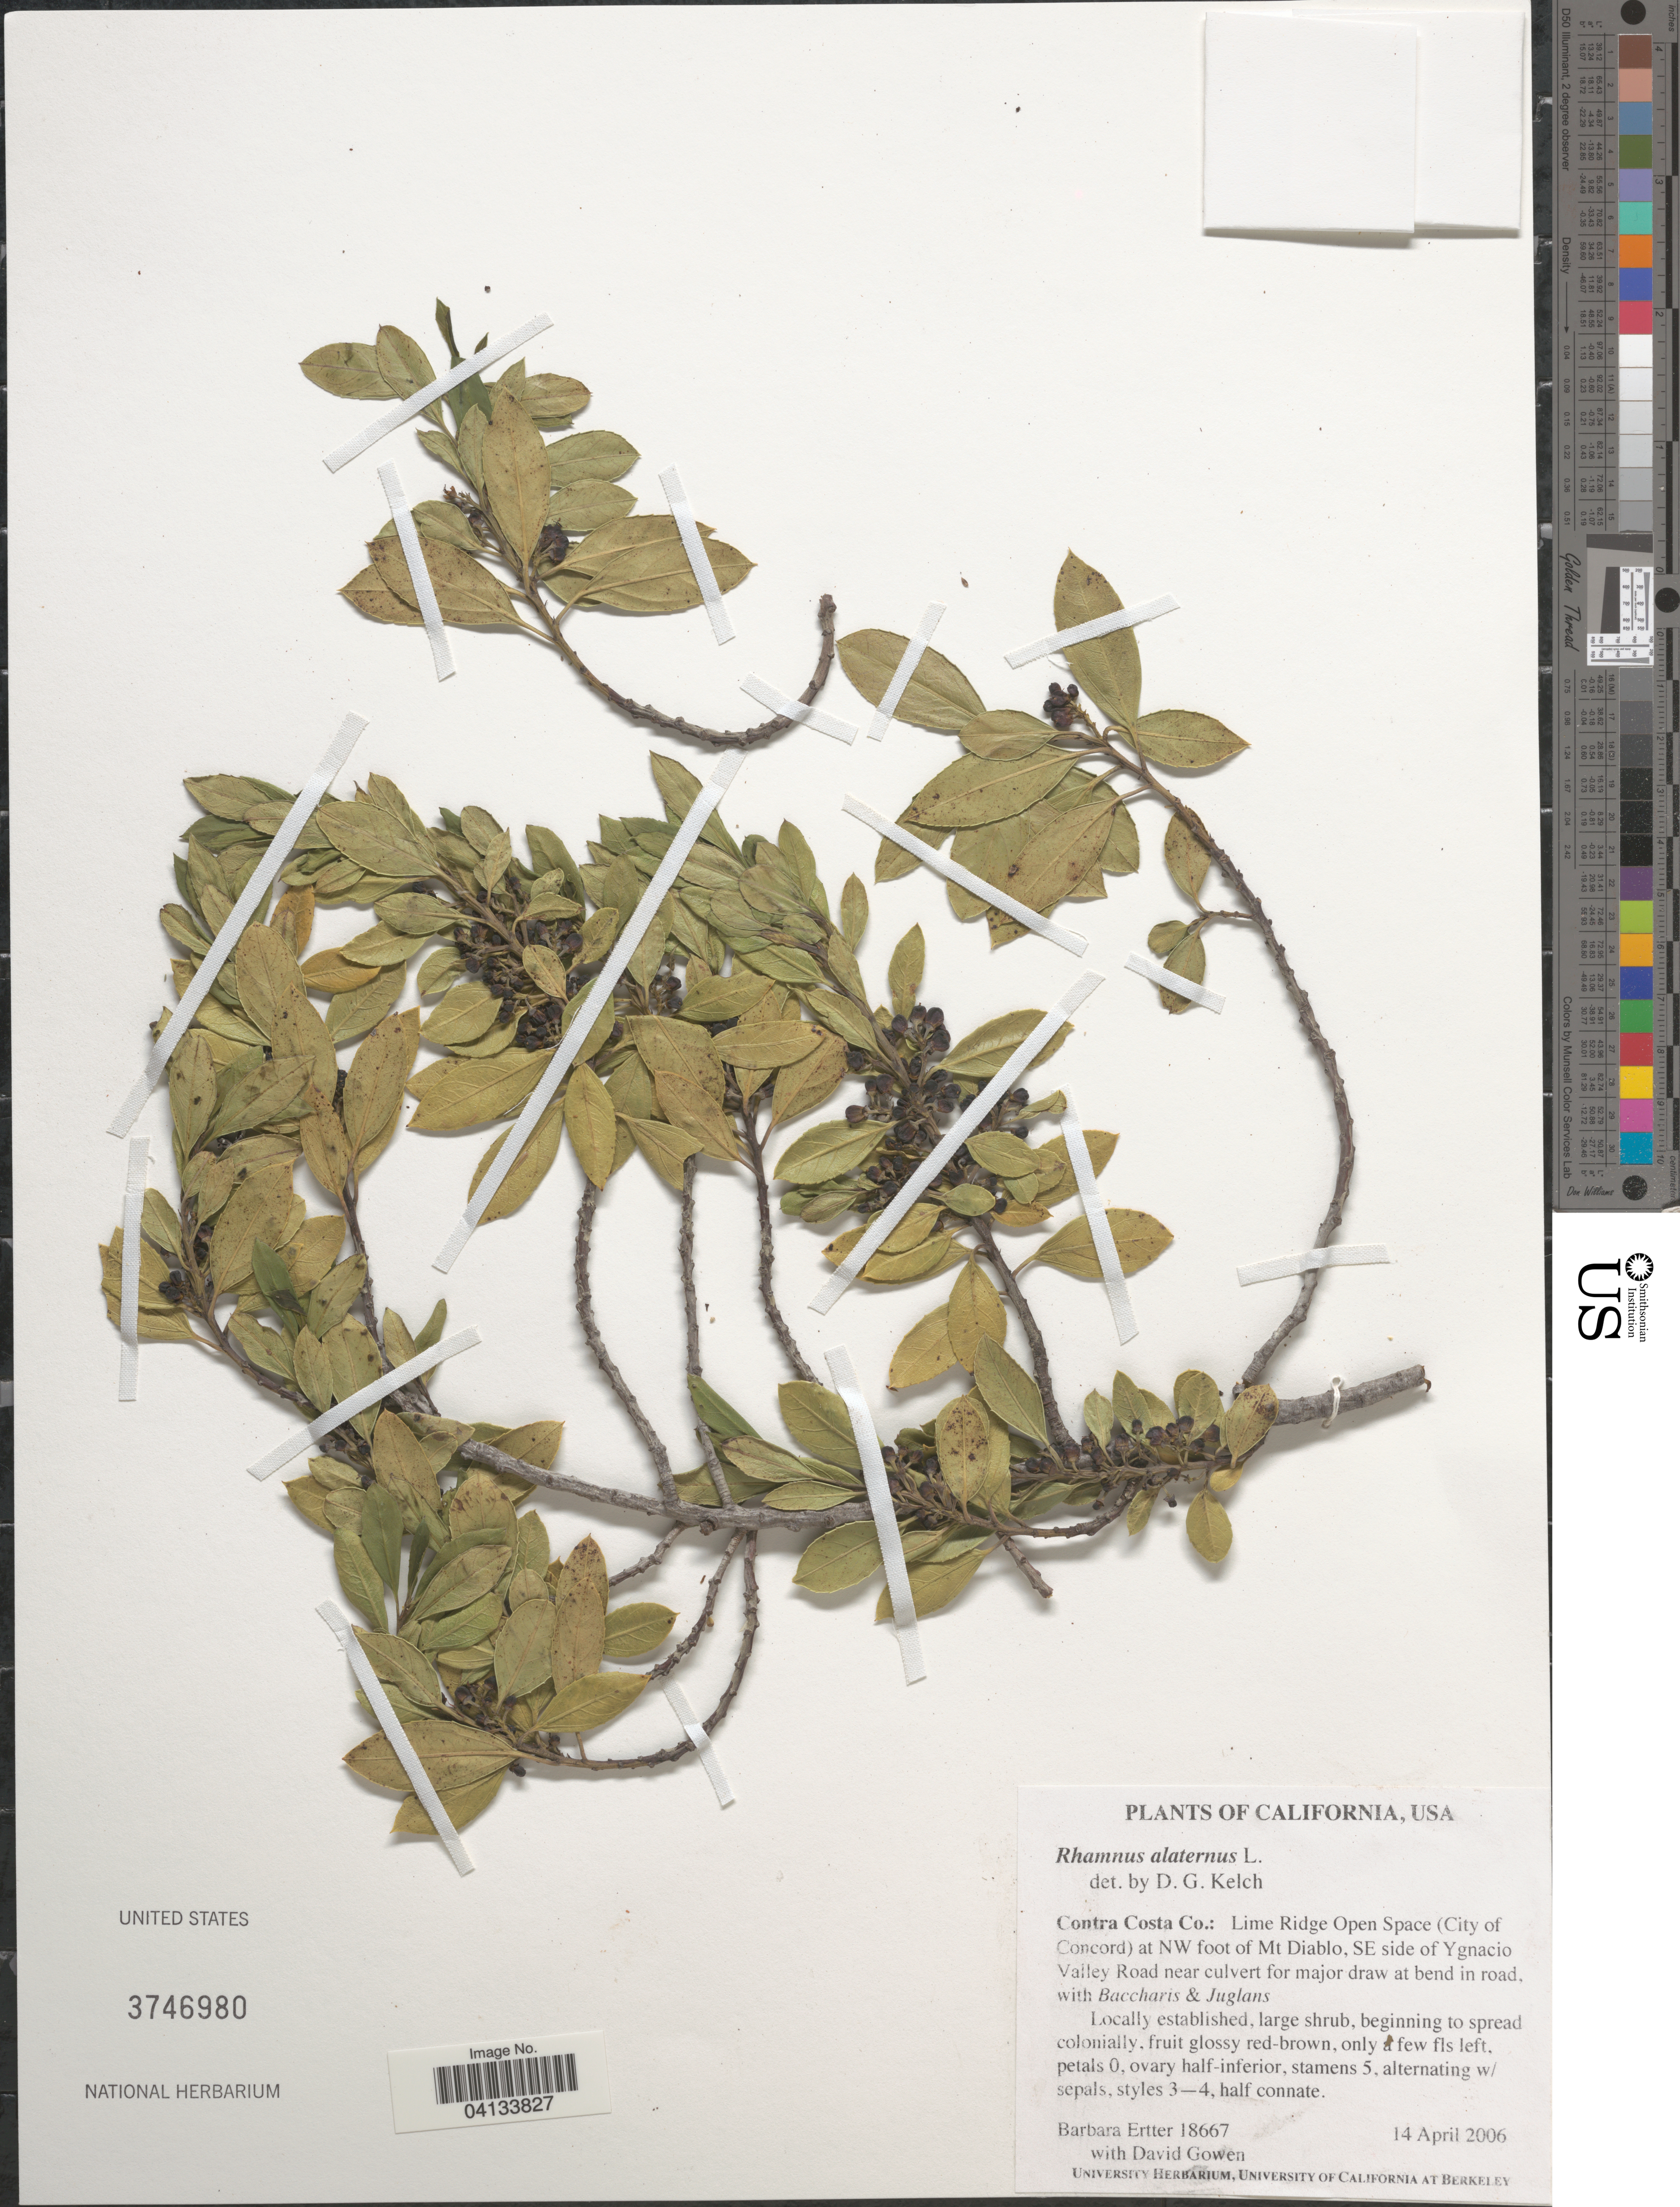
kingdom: Plantae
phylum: Tracheophyta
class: Magnoliopsida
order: Rosales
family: Rhamnaceae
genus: Rhamnus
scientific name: Rhamnus alaternus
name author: L.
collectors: B. Ertter & D. Gowen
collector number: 18667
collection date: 2006-04-14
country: United States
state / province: California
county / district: Contra Costa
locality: Contra Costa Co.: Lime Ridge Open Space (City of Concord) at NW foot of Mt Diablo, SE side of Ygnacio Valley Road near culvert for major draw at bend in road.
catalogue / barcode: US 3746980